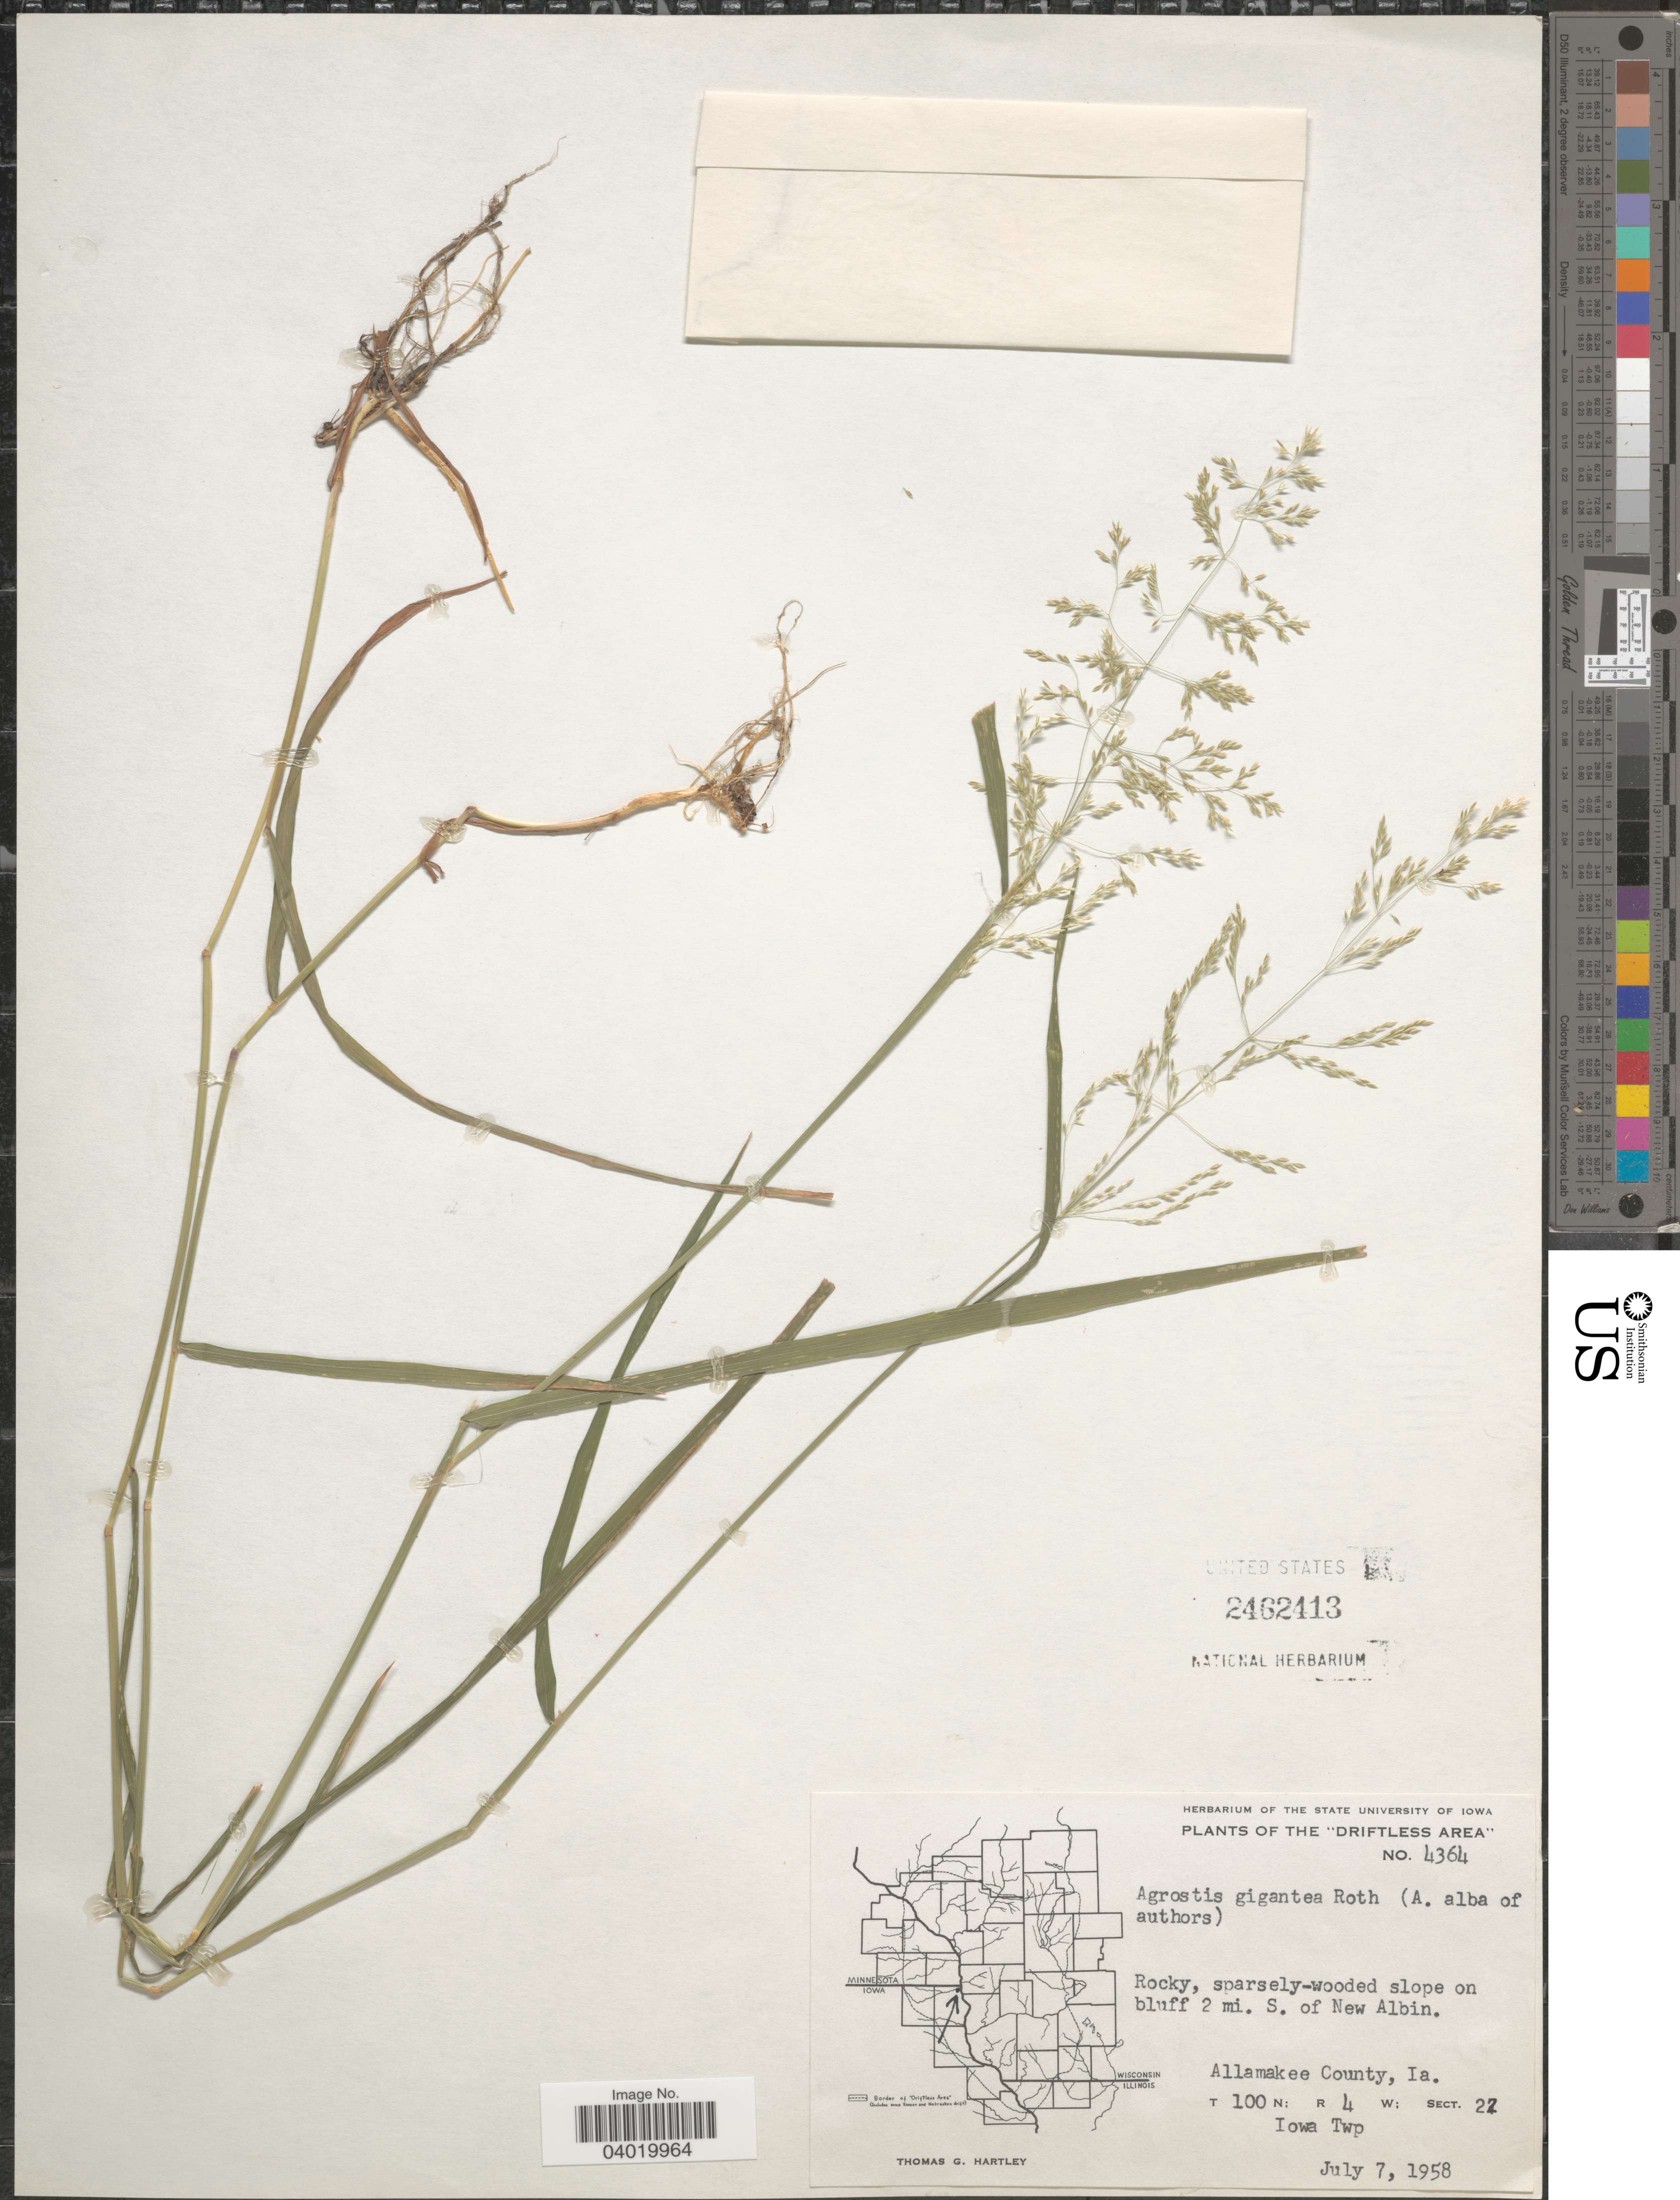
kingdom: Plantae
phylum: Tracheophyta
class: Liliopsida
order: Poales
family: Poaceae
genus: Agrostis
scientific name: Agrostis gigantea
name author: Roth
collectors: T. G. Hartley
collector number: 4364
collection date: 1958-07-07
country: United States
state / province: Iowa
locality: Driftles Area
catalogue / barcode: US 2462413